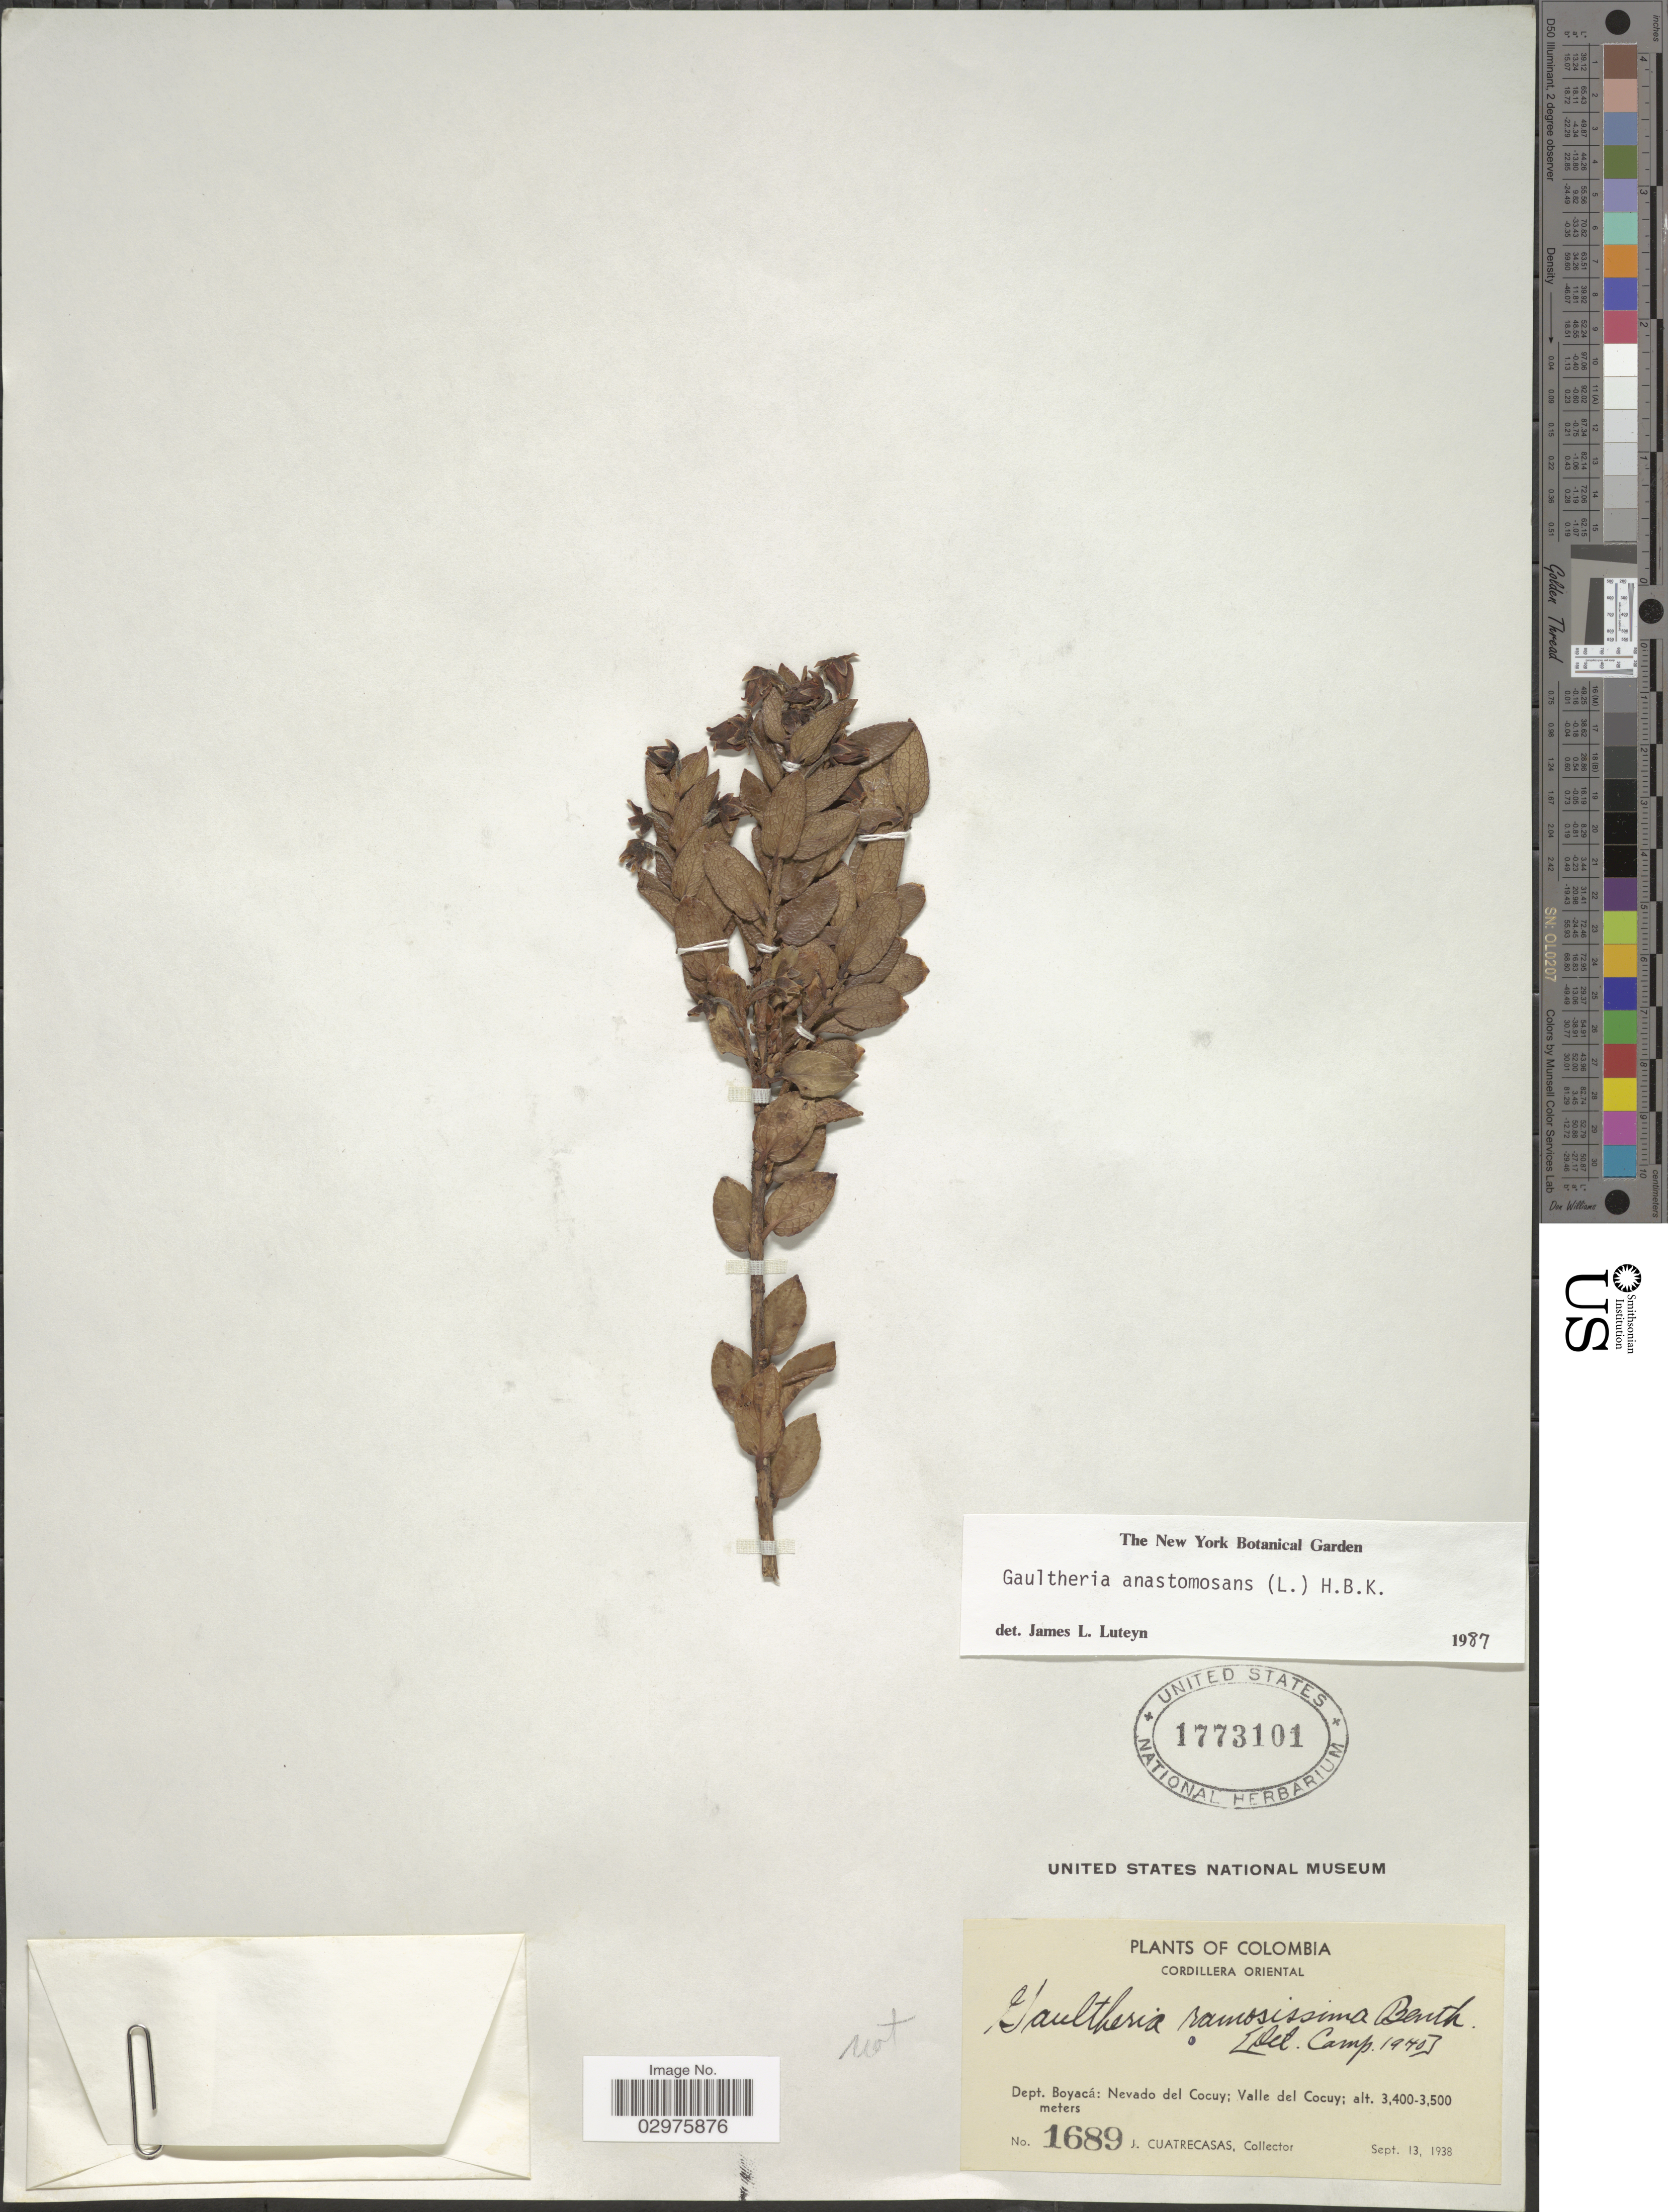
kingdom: Plantae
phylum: Tracheophyta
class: Magnoliopsida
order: Ericales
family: Ericaceae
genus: Gaultheria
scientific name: Gaultheria anastomosans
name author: (L. f.) Kunth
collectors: J. Cuatrecasas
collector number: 1689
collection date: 1938-09-13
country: Colombia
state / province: Boyacá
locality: Cordillera Oriental. Dept. Boyacá: Nevada del Cocuy; Valle del Cocuy.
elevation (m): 3400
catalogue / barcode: US 1773101